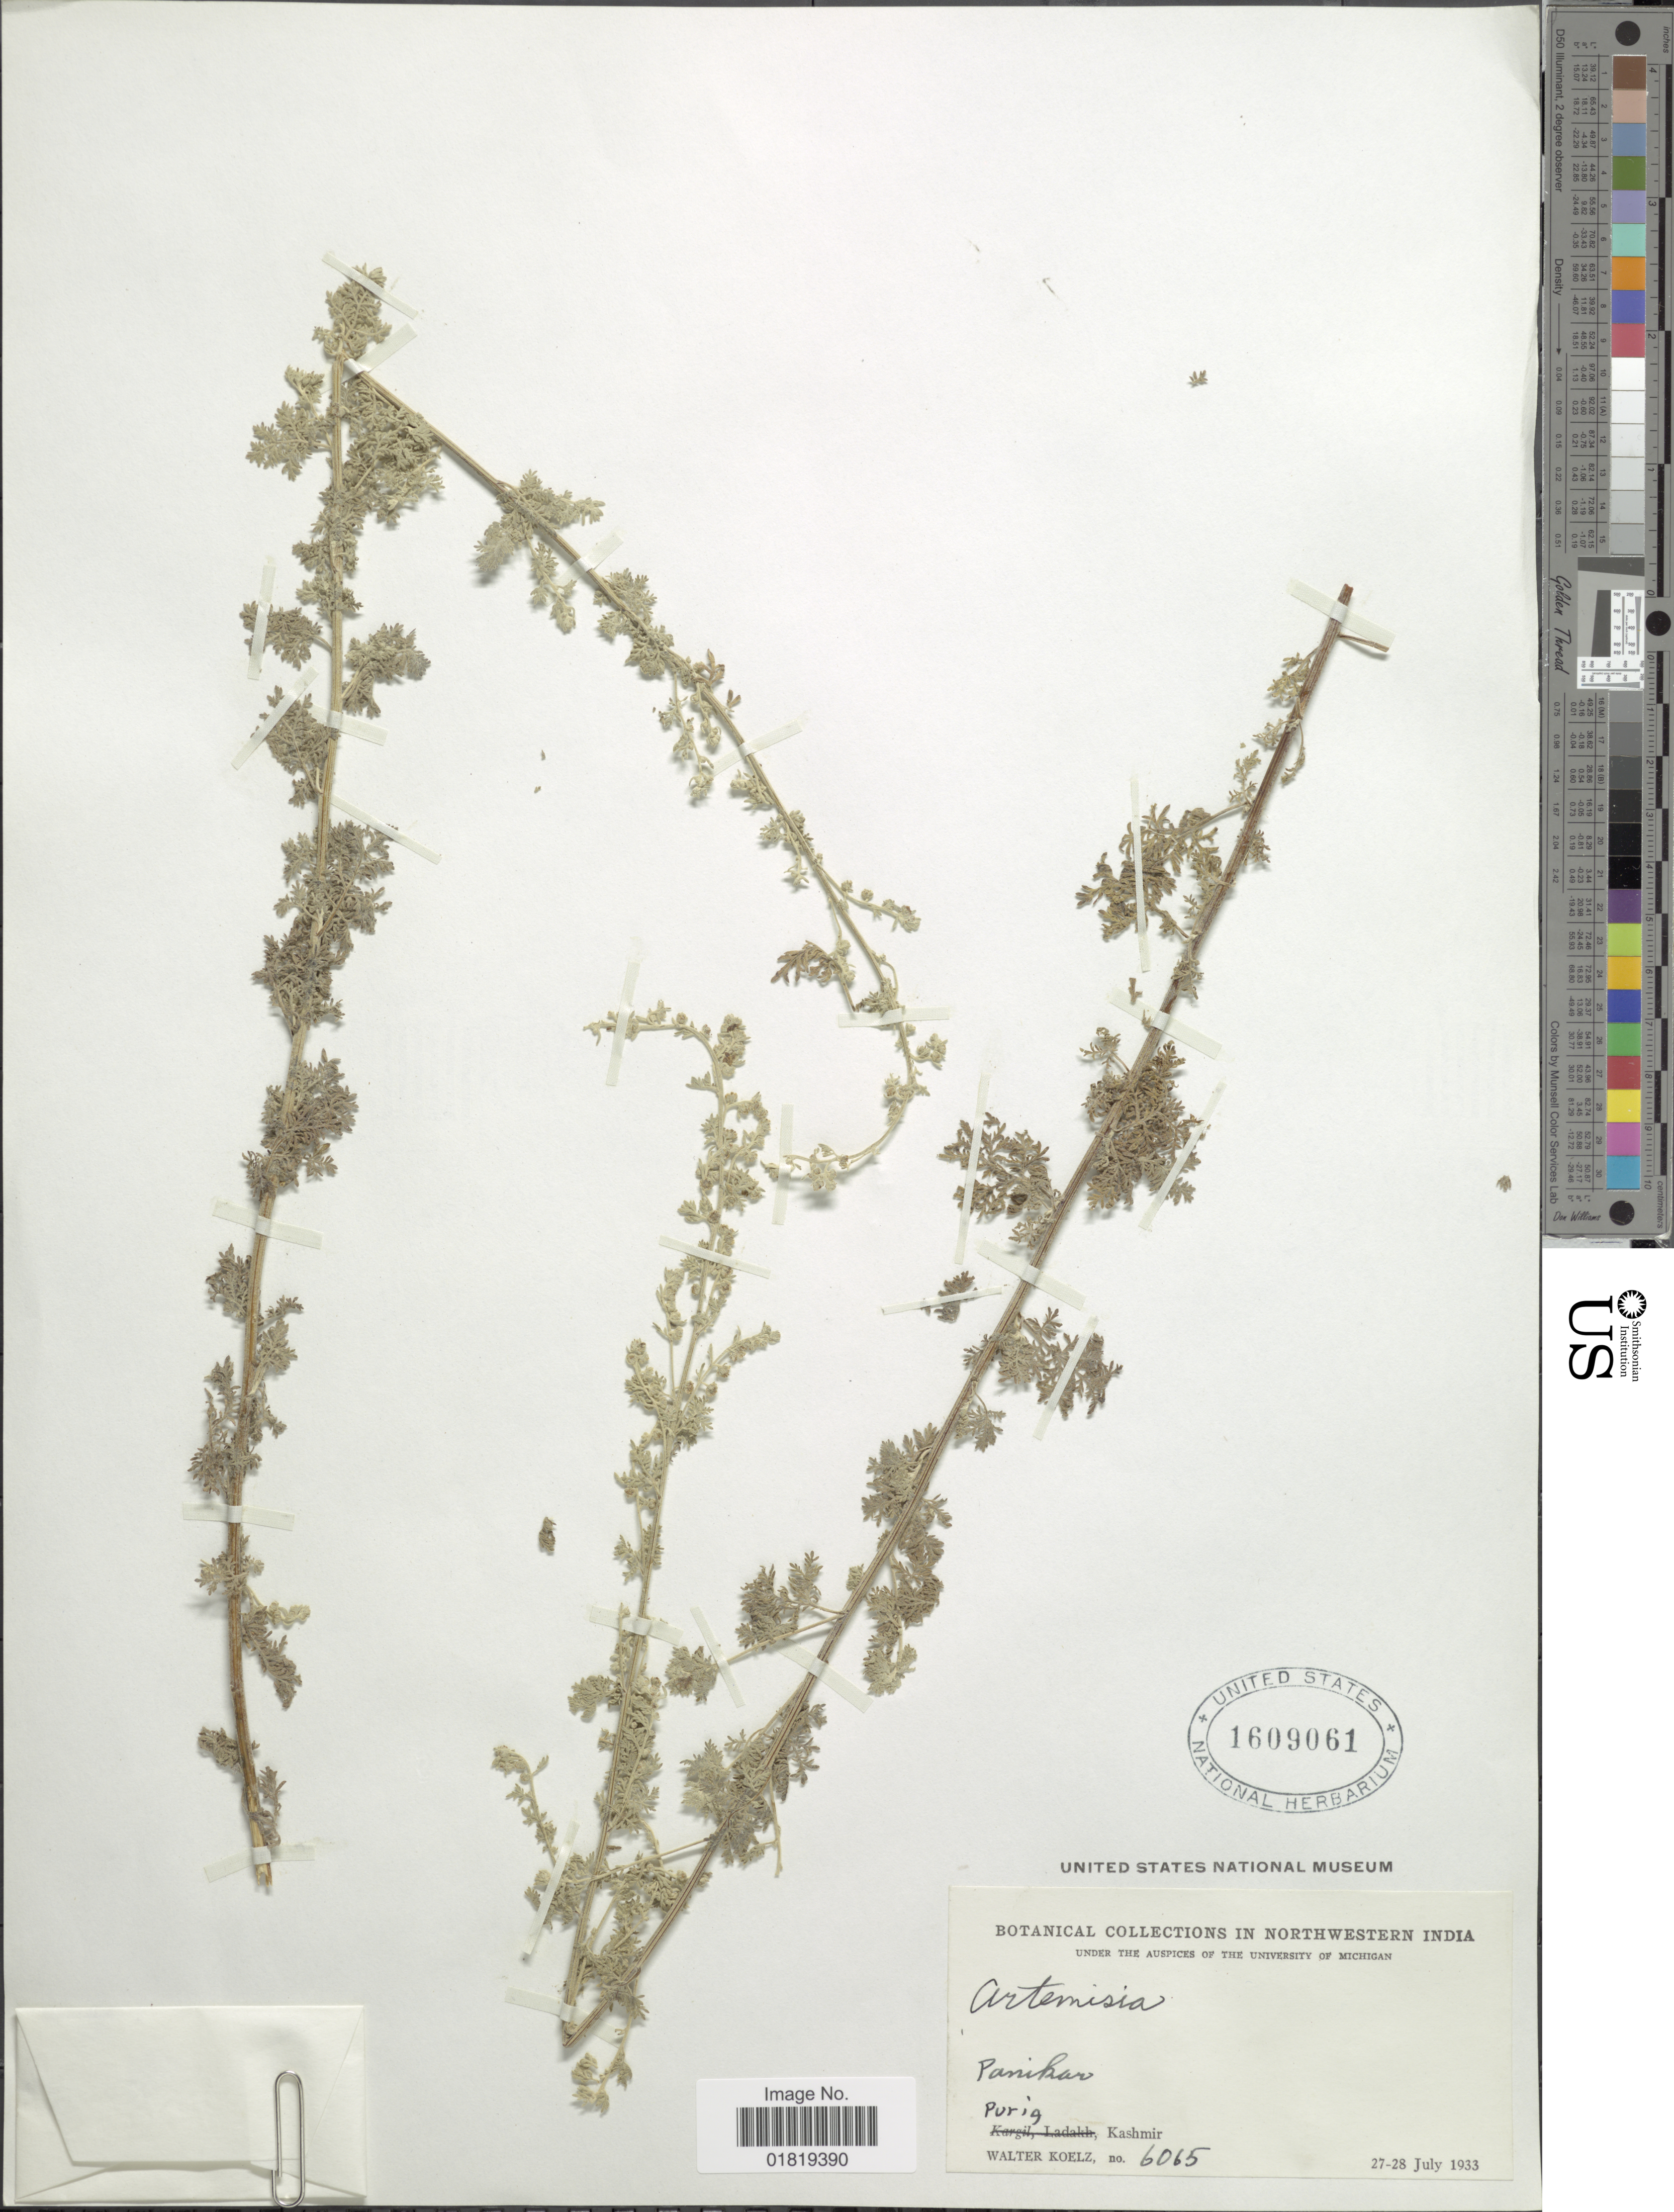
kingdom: Plantae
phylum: Tracheophyta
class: Magnoliopsida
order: Asterales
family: Asteraceae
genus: Artemisia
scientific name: Artemisia sp.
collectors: W. N. Koelz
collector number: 6056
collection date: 1933-07-27/1933-07-28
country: India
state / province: Jammu and Kashmir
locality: Northwestern India, Panikar, Purig, Kashmir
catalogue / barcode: US 1609061